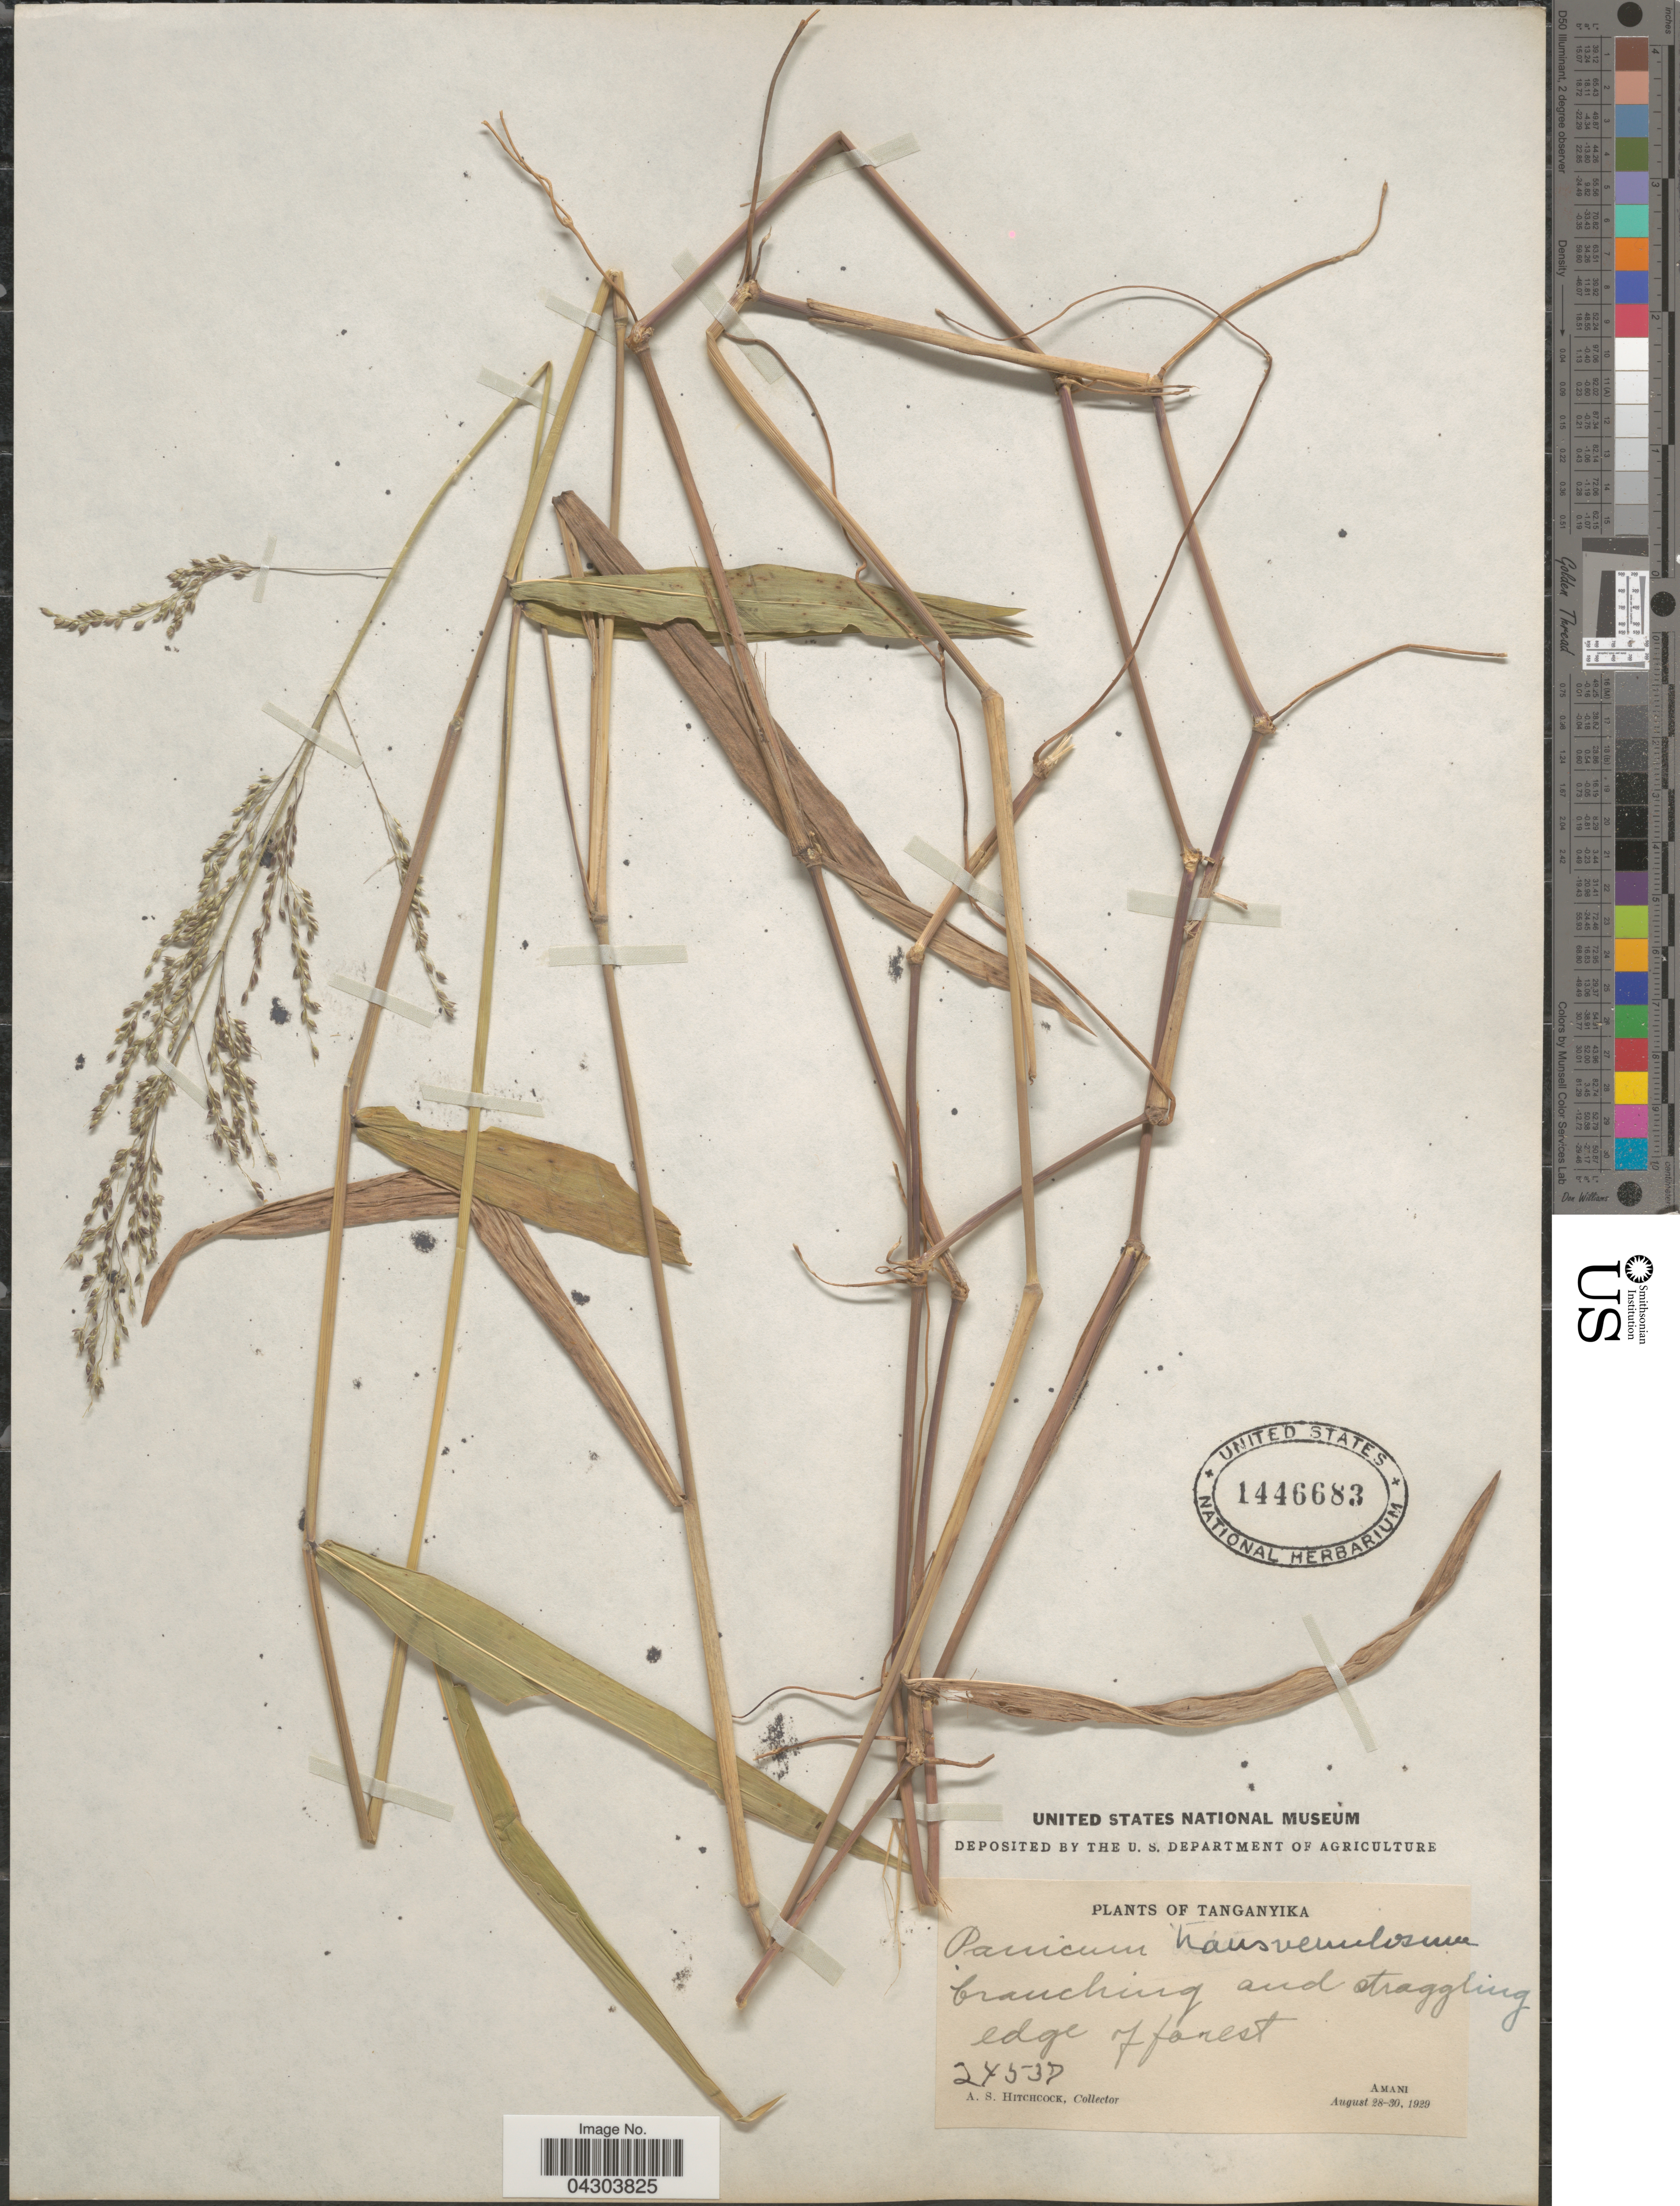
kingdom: Plantae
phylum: Tracheophyta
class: Liliopsida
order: Poales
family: Poaceae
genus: Panicum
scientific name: Panicum monticola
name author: Hillebr.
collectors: A. S. Hitchcock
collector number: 24537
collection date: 1929-08-28/1929-08-30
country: Tanzania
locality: Tanganyika. Amani.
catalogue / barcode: US 1446683